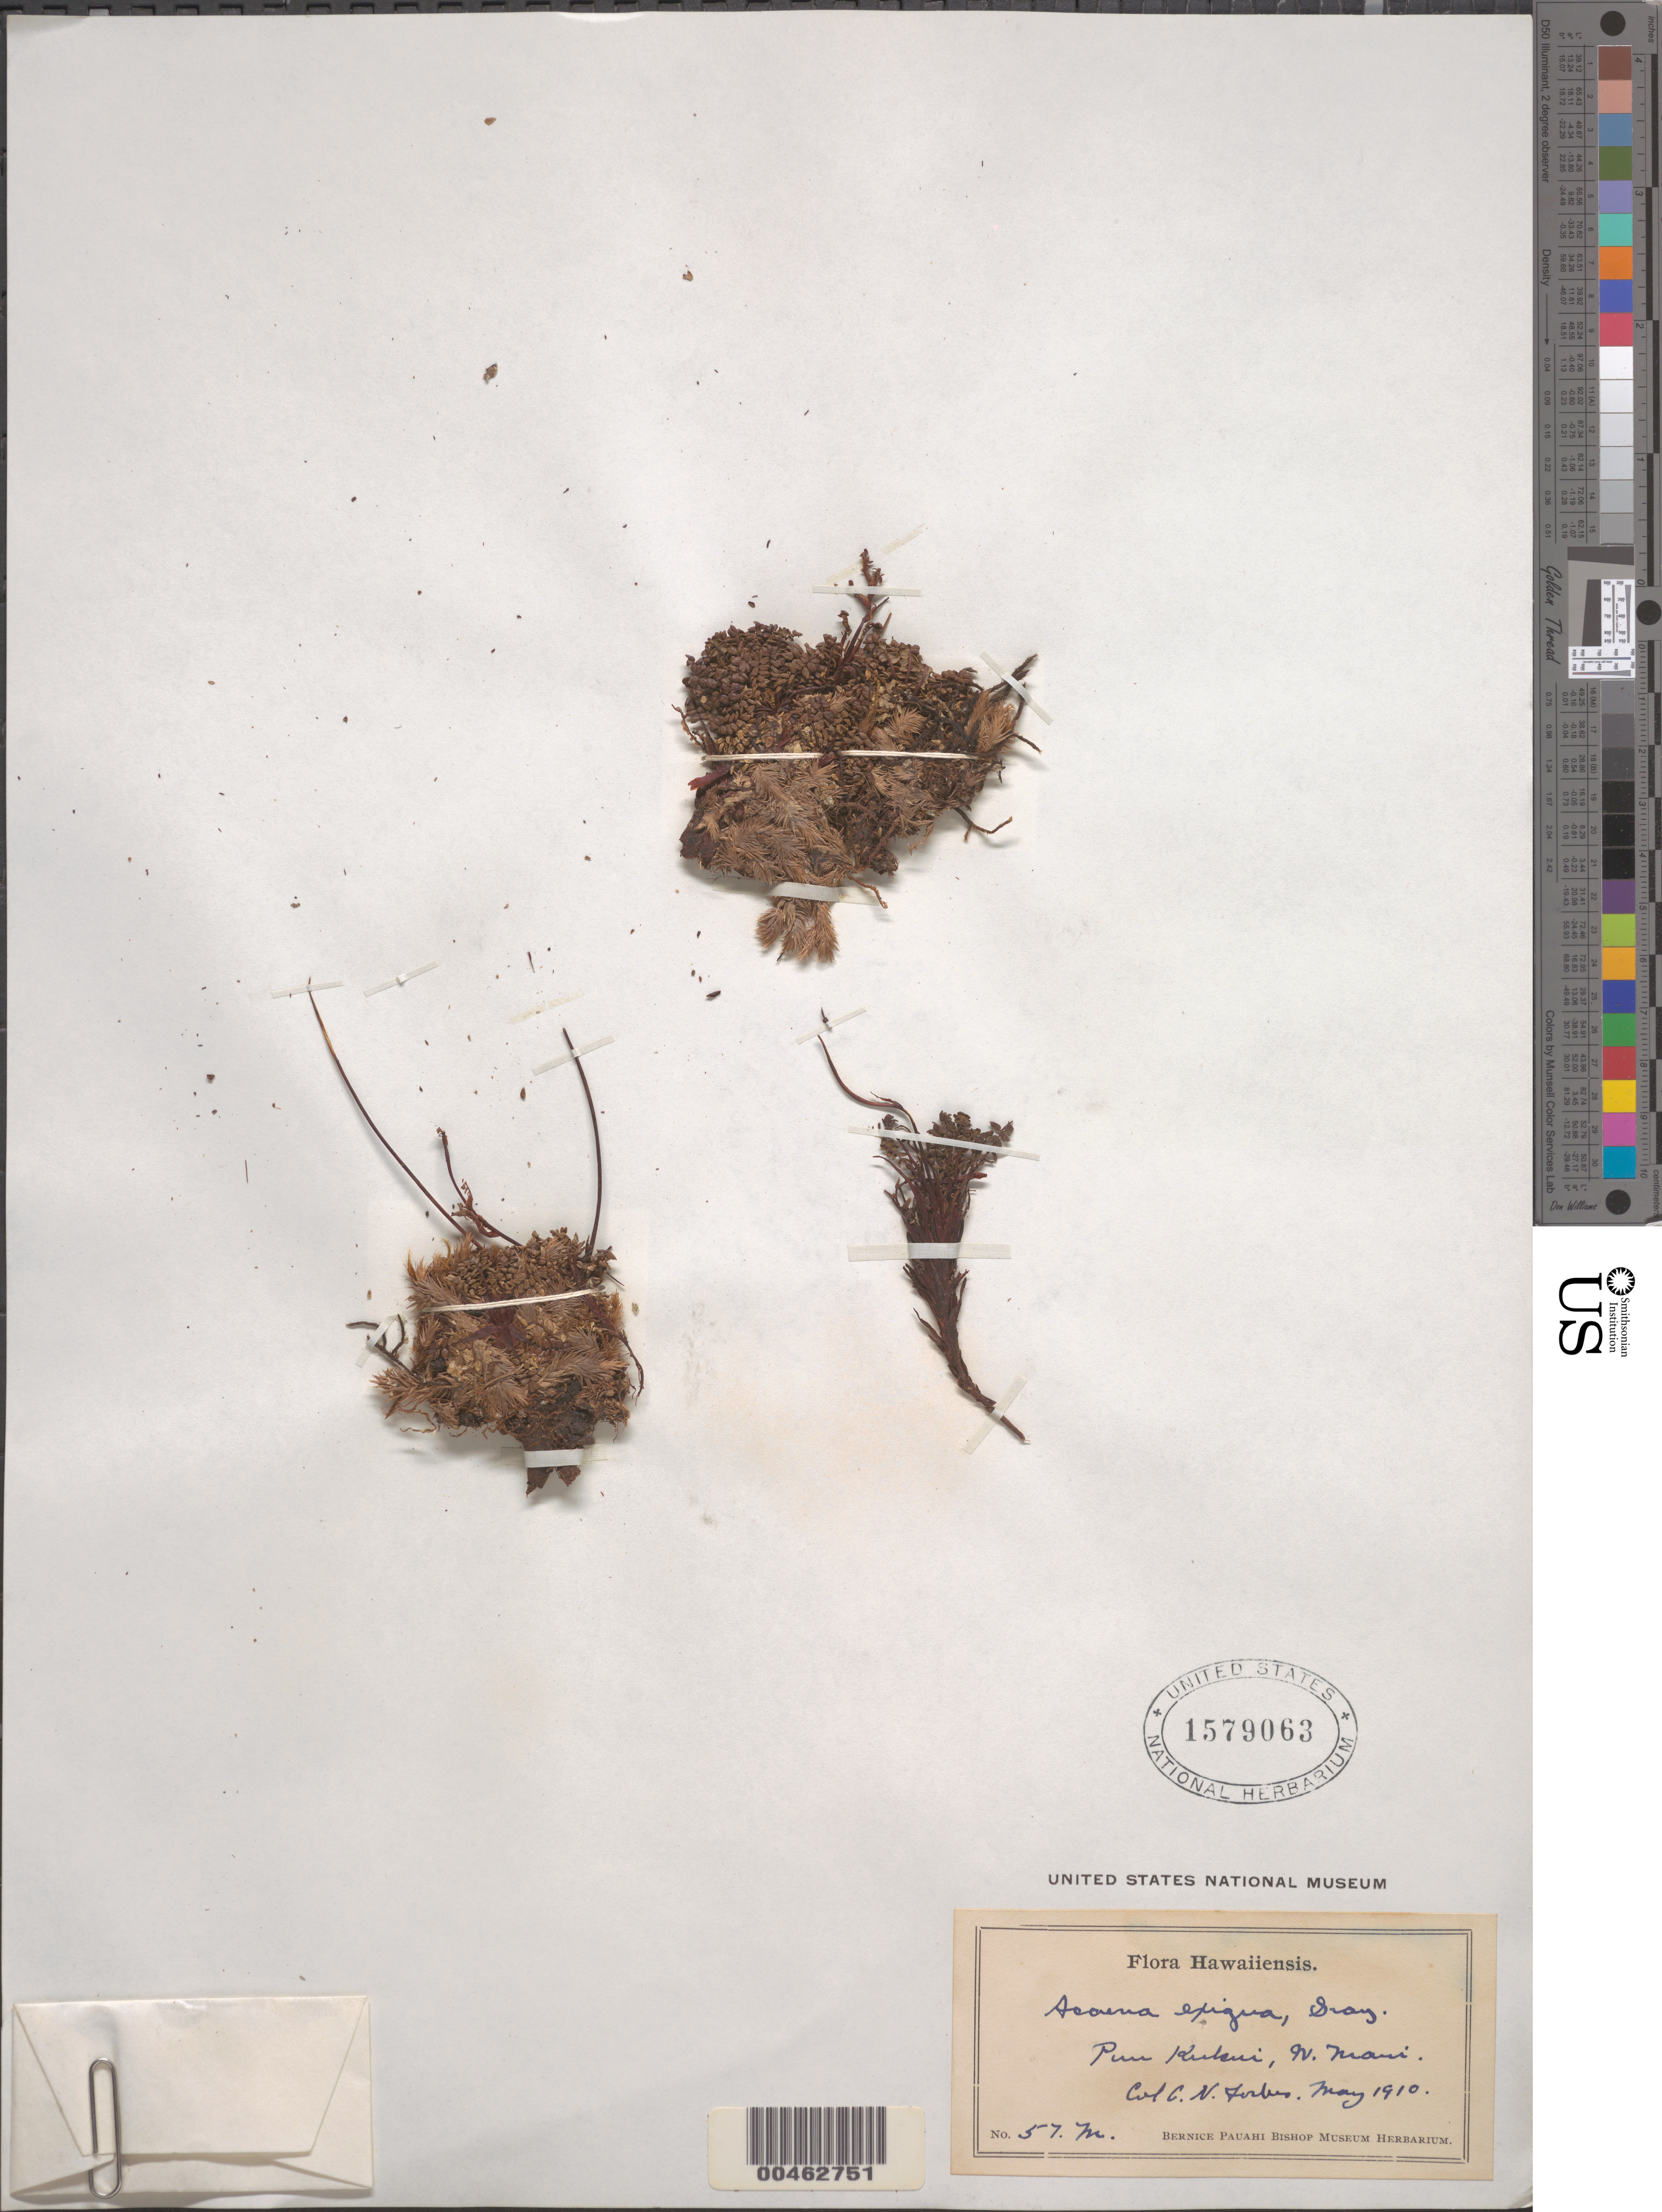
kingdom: Plantae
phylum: Tracheophyta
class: Magnoliopsida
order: Rosales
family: Rosaceae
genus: Acaena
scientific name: Acaena exigua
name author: A. Gray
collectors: C. N. Forbes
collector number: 57.M.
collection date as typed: May 1910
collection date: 1910-05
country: United States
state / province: Hawaii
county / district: Maui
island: Maui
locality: Puu Kukui, W Maui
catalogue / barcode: US 1579063